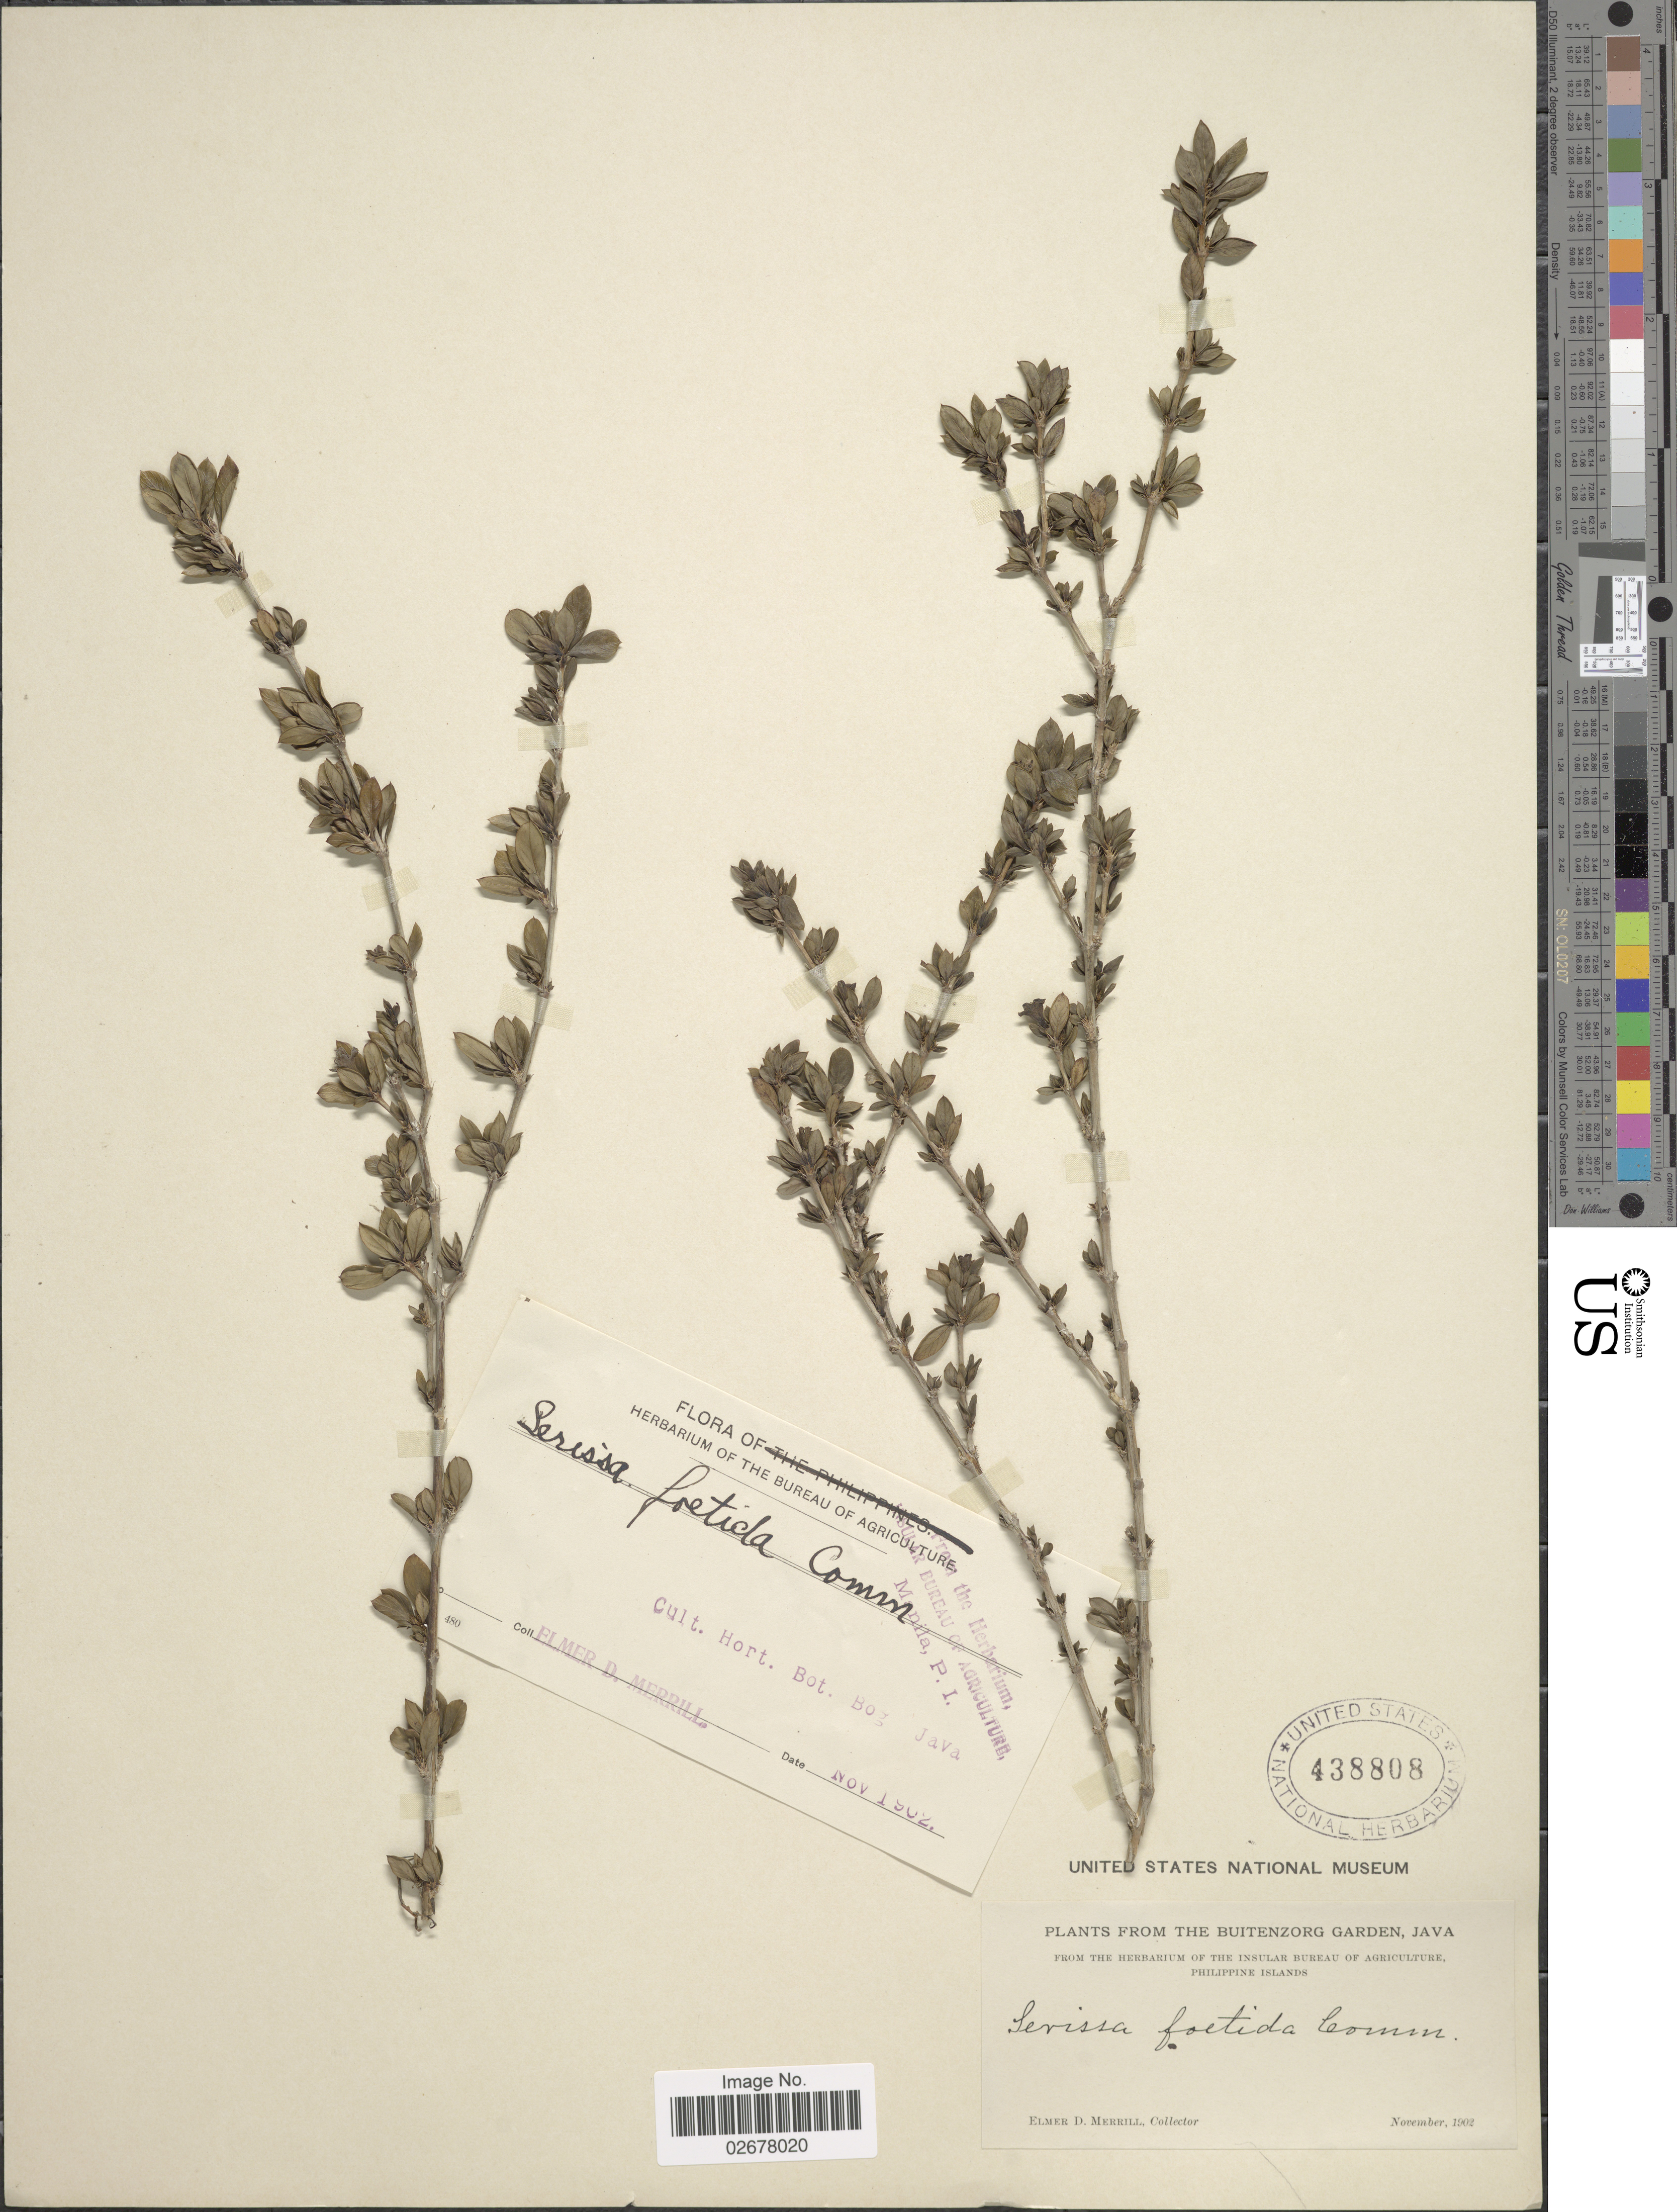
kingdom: Plantae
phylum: Tracheophyta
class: Magnoliopsida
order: Gentianales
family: Rubiaceae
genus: Serissa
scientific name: Serissa japonica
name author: (Thunb.) Thunb.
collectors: E. D. Merrill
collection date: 1902-11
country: Indonesia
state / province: Java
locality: Cult. Hort. Bot. Bog. The Buitenzorg Garden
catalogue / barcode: US 438808